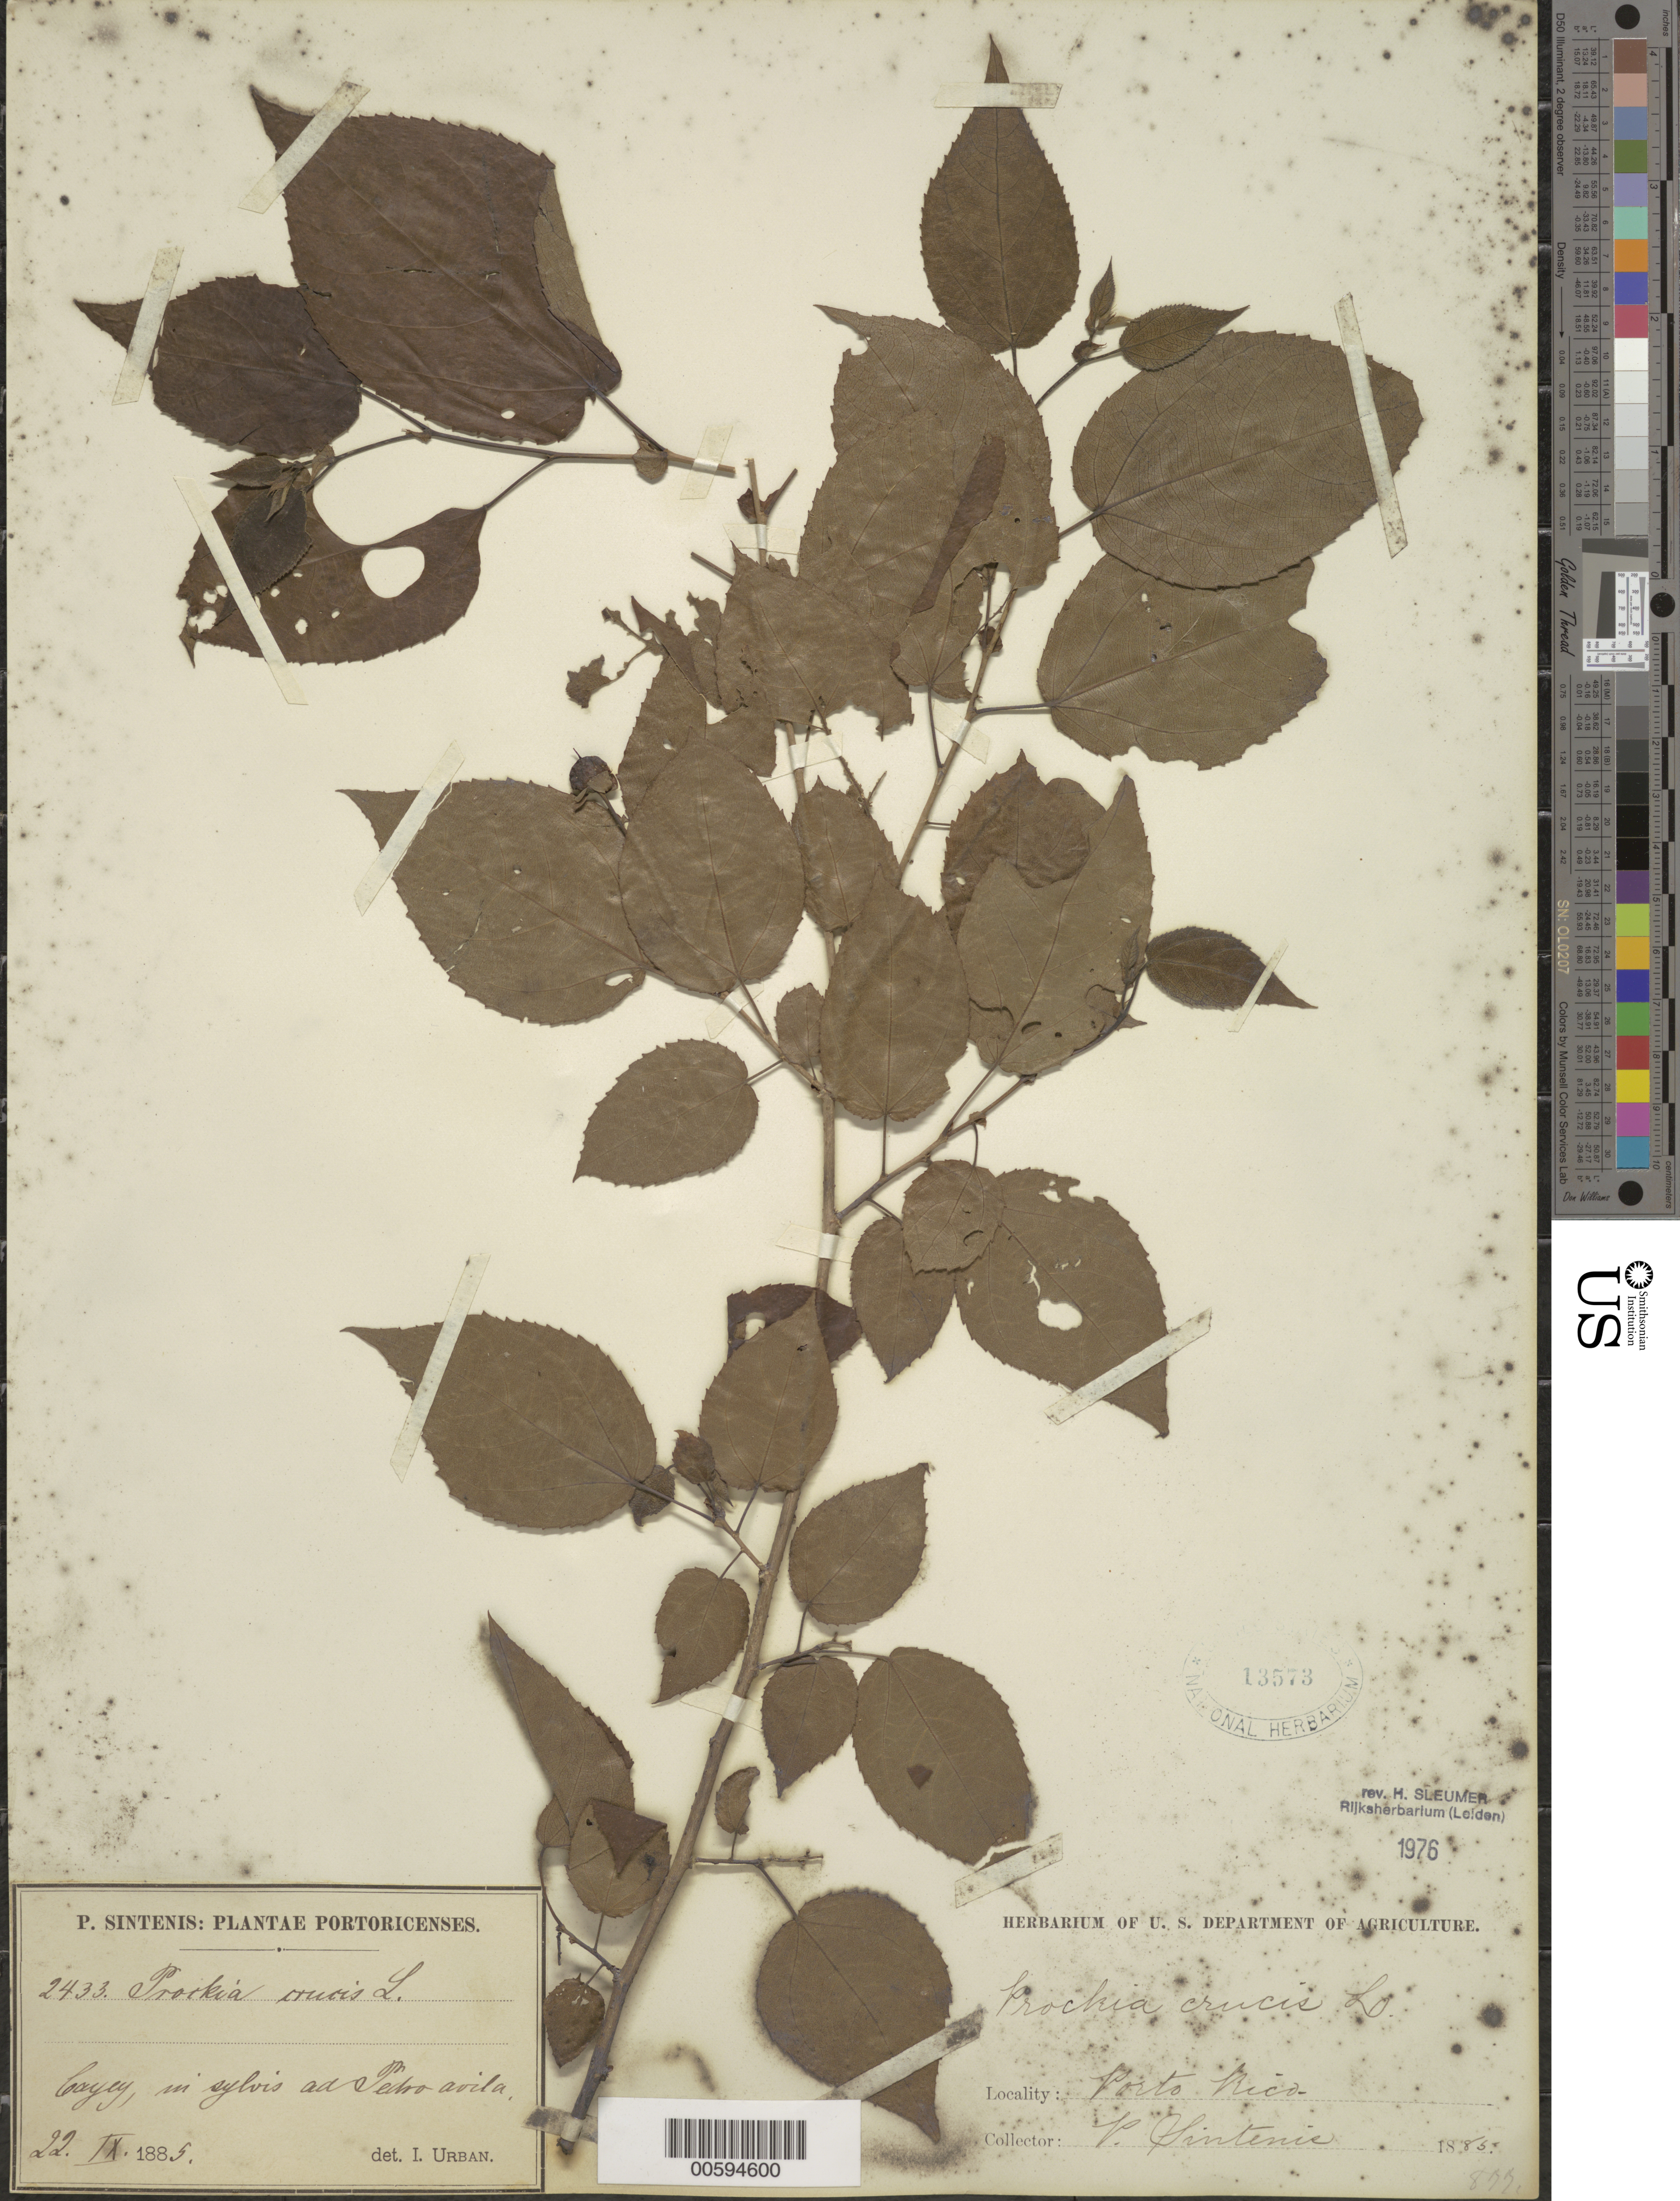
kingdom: Plantae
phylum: Tracheophyta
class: Magnoliopsida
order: Malpighiales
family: Salicaceae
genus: Prockia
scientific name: Prockia crucis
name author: P. Browne ex L.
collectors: P. Sintenis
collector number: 2433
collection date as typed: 22 Sep 1885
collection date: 1885-09-22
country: Puerto Rico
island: Greater Antilles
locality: Cayey, in sylvis ad Pedro avila.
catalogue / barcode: US 13573